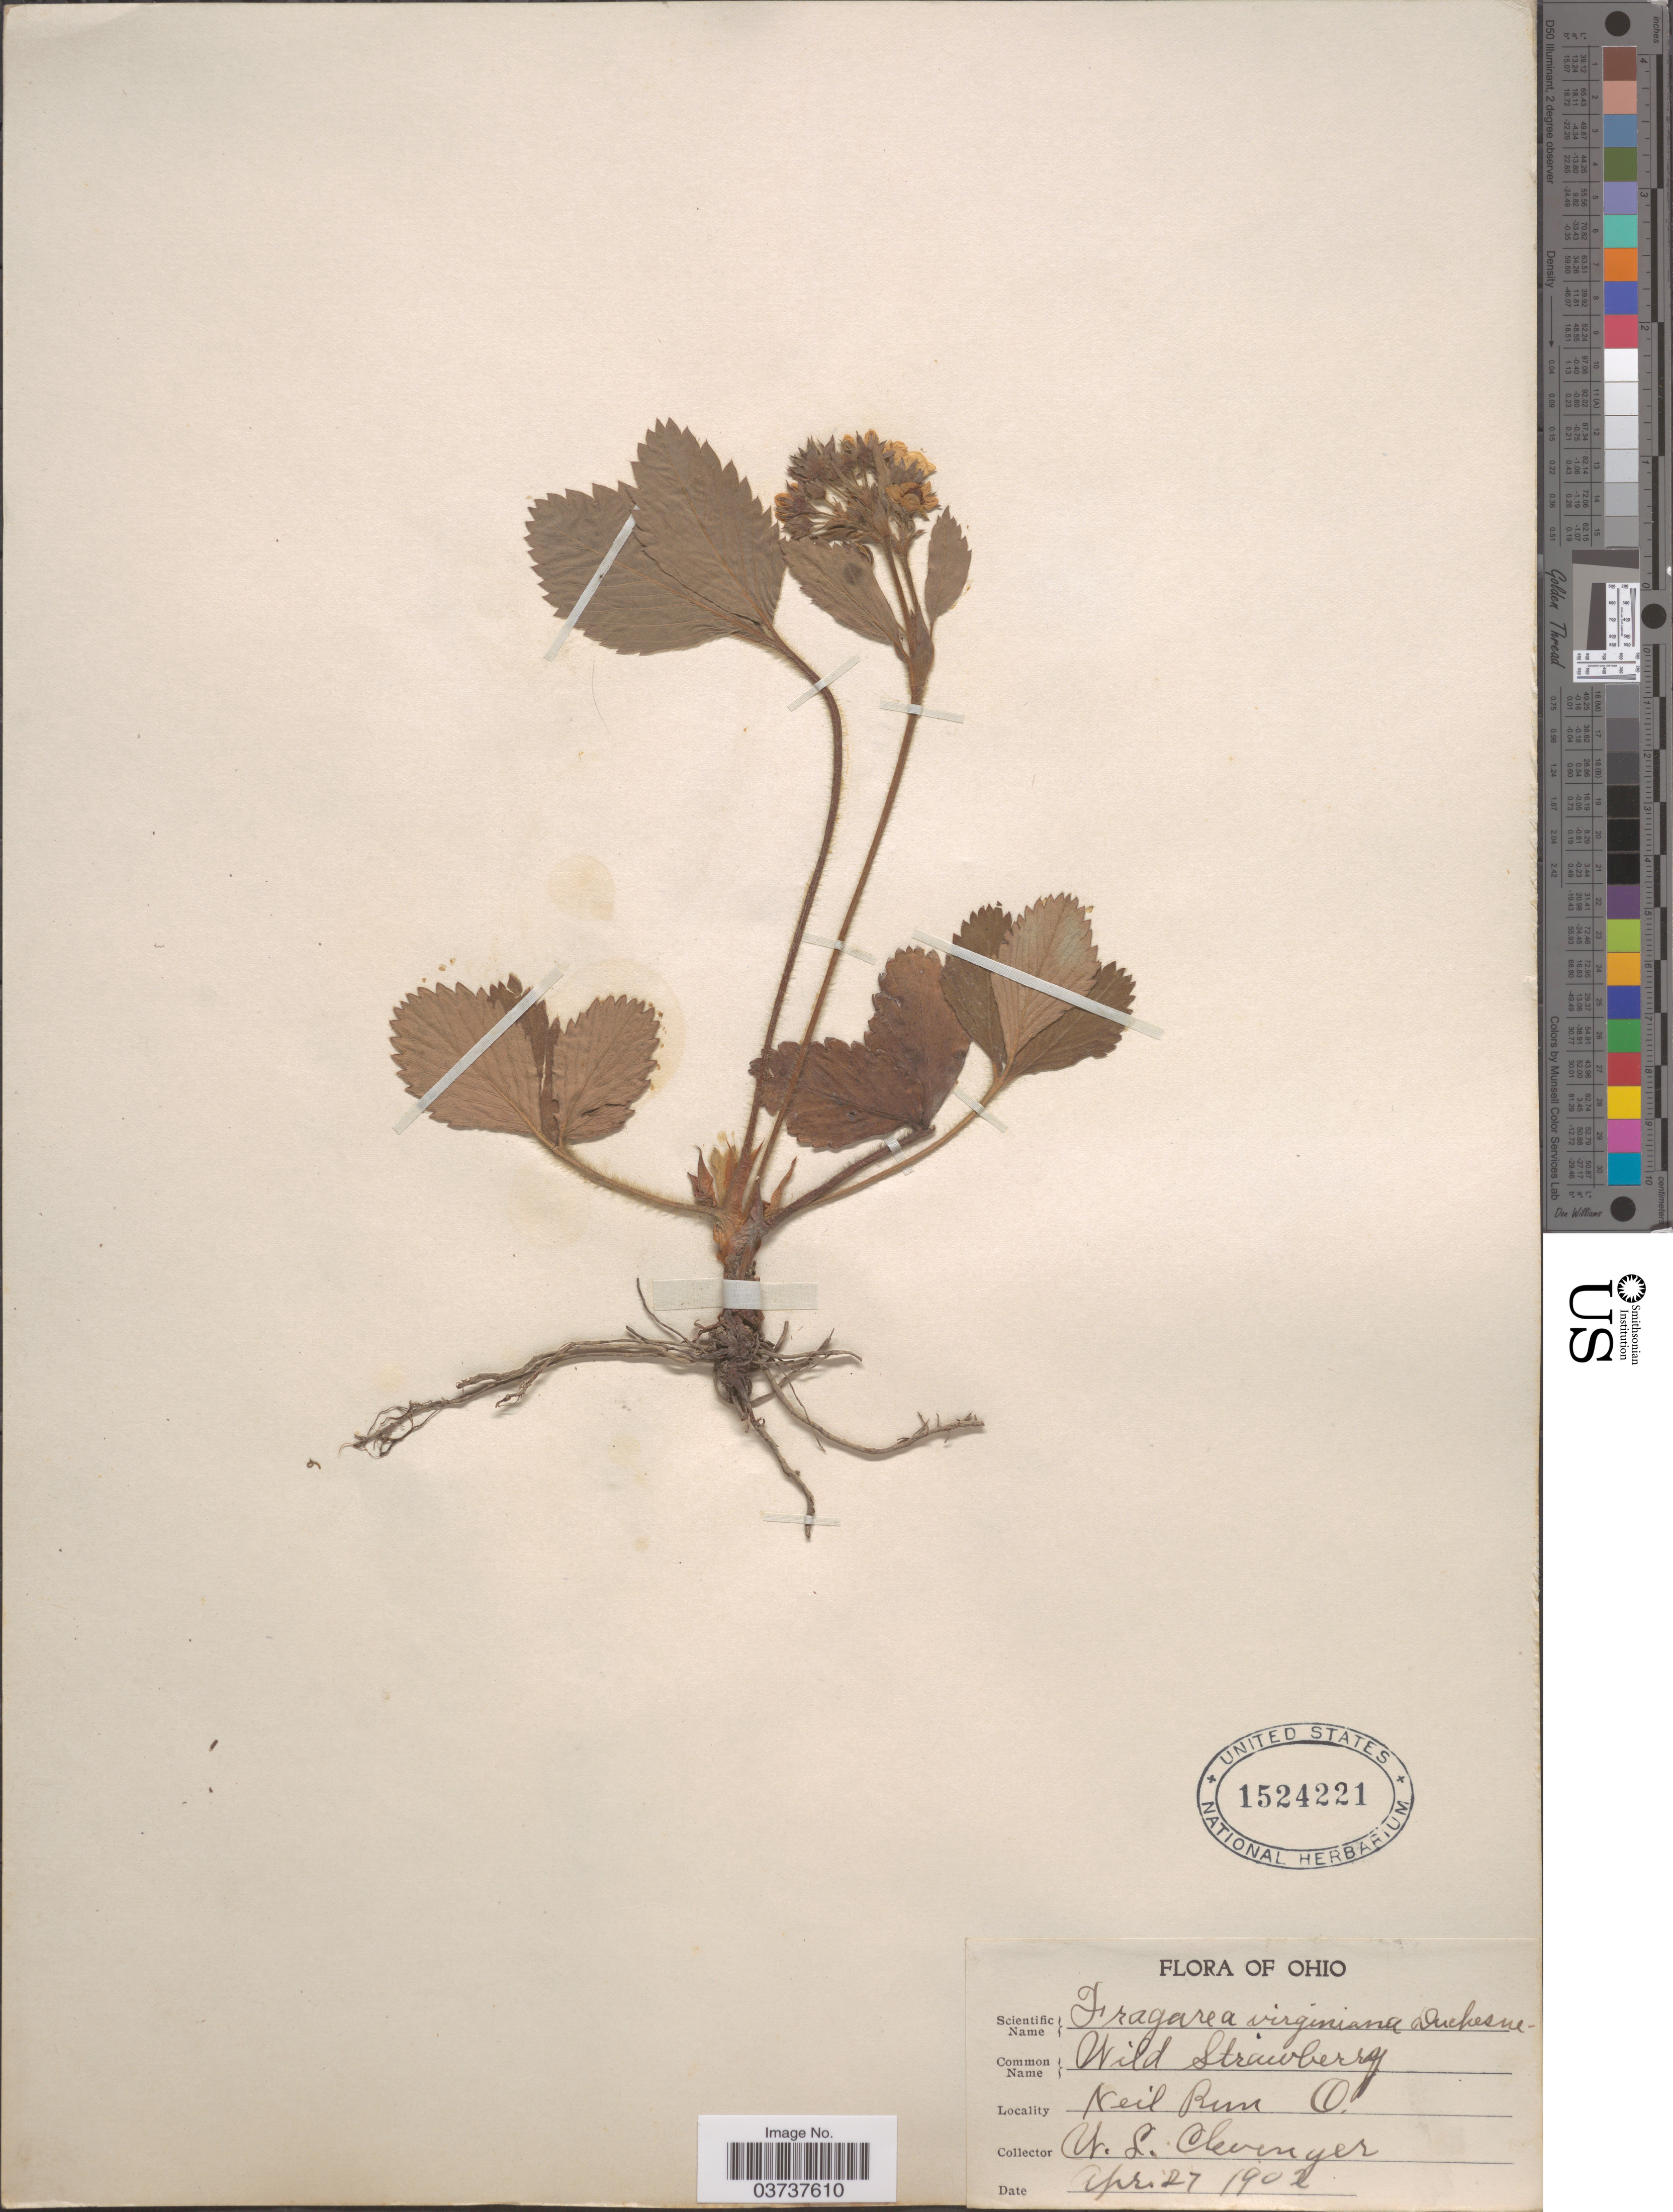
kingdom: Plantae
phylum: Tracheophyta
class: Magnoliopsida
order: Rosales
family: Rosaceae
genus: Fragaria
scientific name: Fragaria virginiana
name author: Mill.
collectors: W. Clevenger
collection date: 1902-04-27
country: United States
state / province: Ohio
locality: Neil Run.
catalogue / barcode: US 1524221